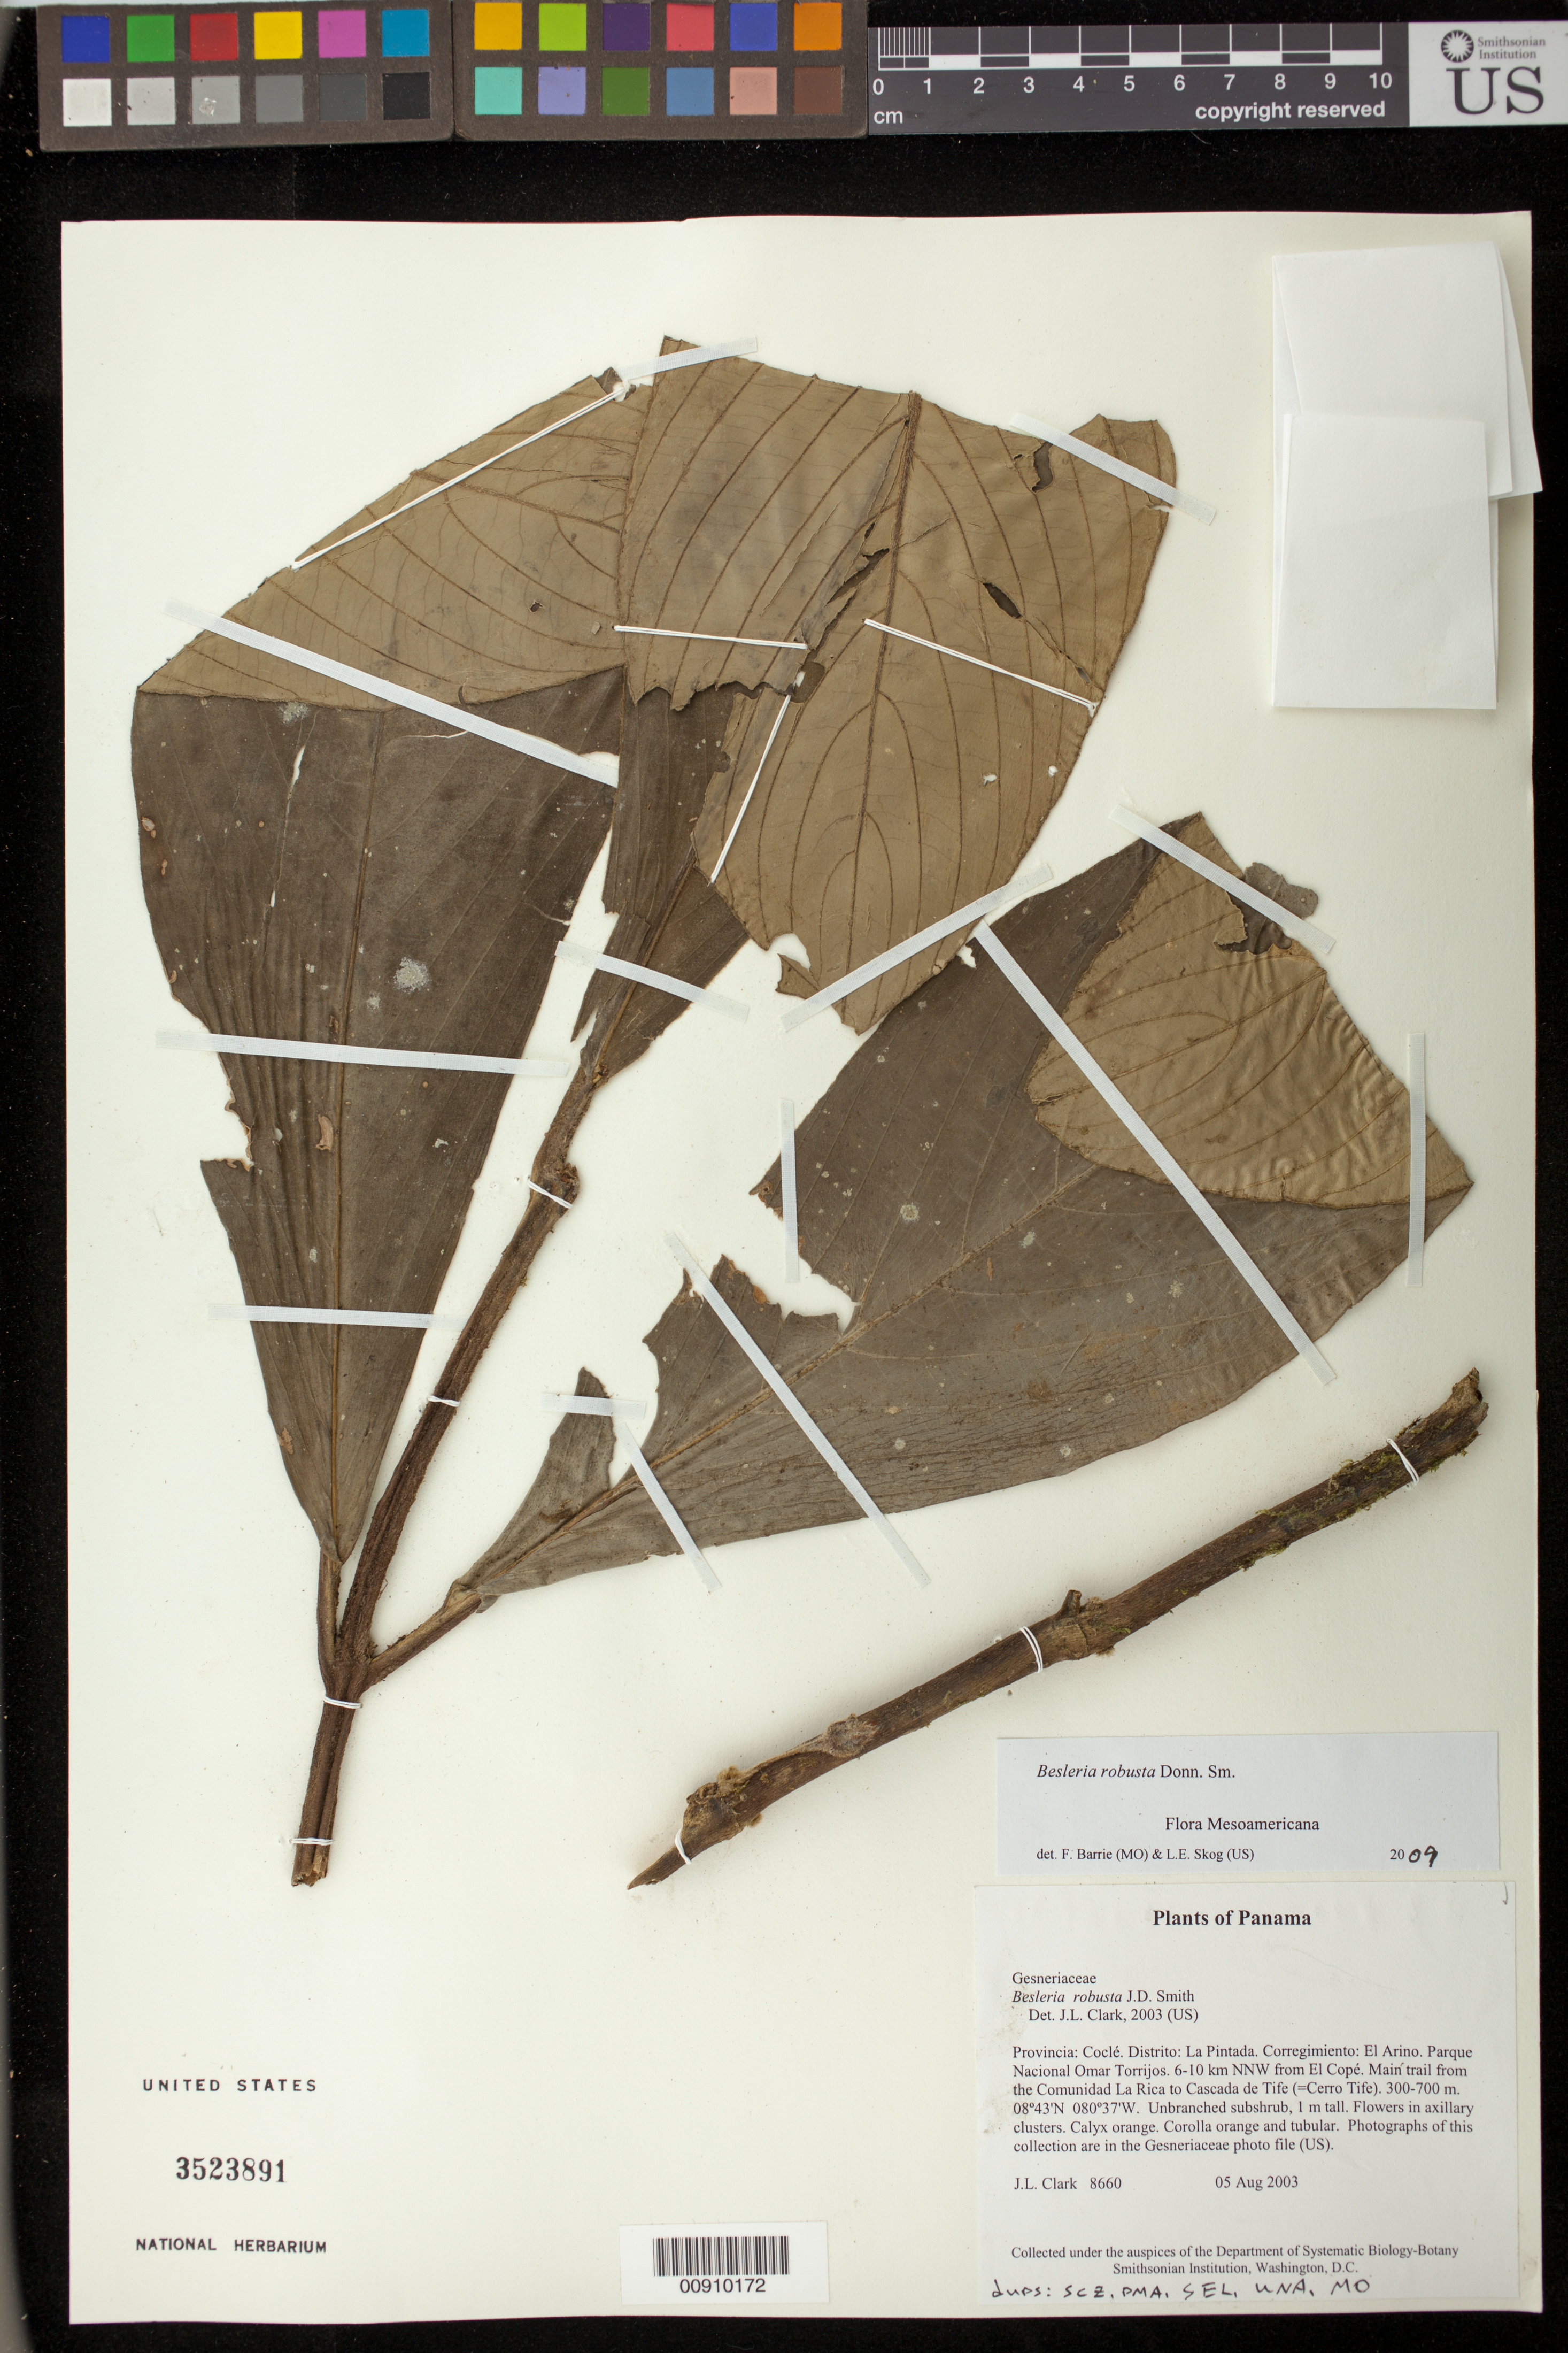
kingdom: Plantae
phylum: Tracheophyta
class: Magnoliopsida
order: Lamiales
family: Gesneriaceae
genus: Besleria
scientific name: Besleria robusta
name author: Donn. Sm.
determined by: Clark, J. L., (SEL), The Marie Selby Botanical Garden (UNITED STATES)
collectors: J. L. Clark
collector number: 8660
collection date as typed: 05 Aug 2003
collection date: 2003-08-05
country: Panama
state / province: Coclé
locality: La Pintada. Corregimiento: El Arino. Parque Nacional Omar Torrijos. 6-10 km NNW from El Copé. Main trail from the Comunidad La Rica to Cascada de Tife (=Cerro Tife).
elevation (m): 300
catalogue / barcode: US 3523891